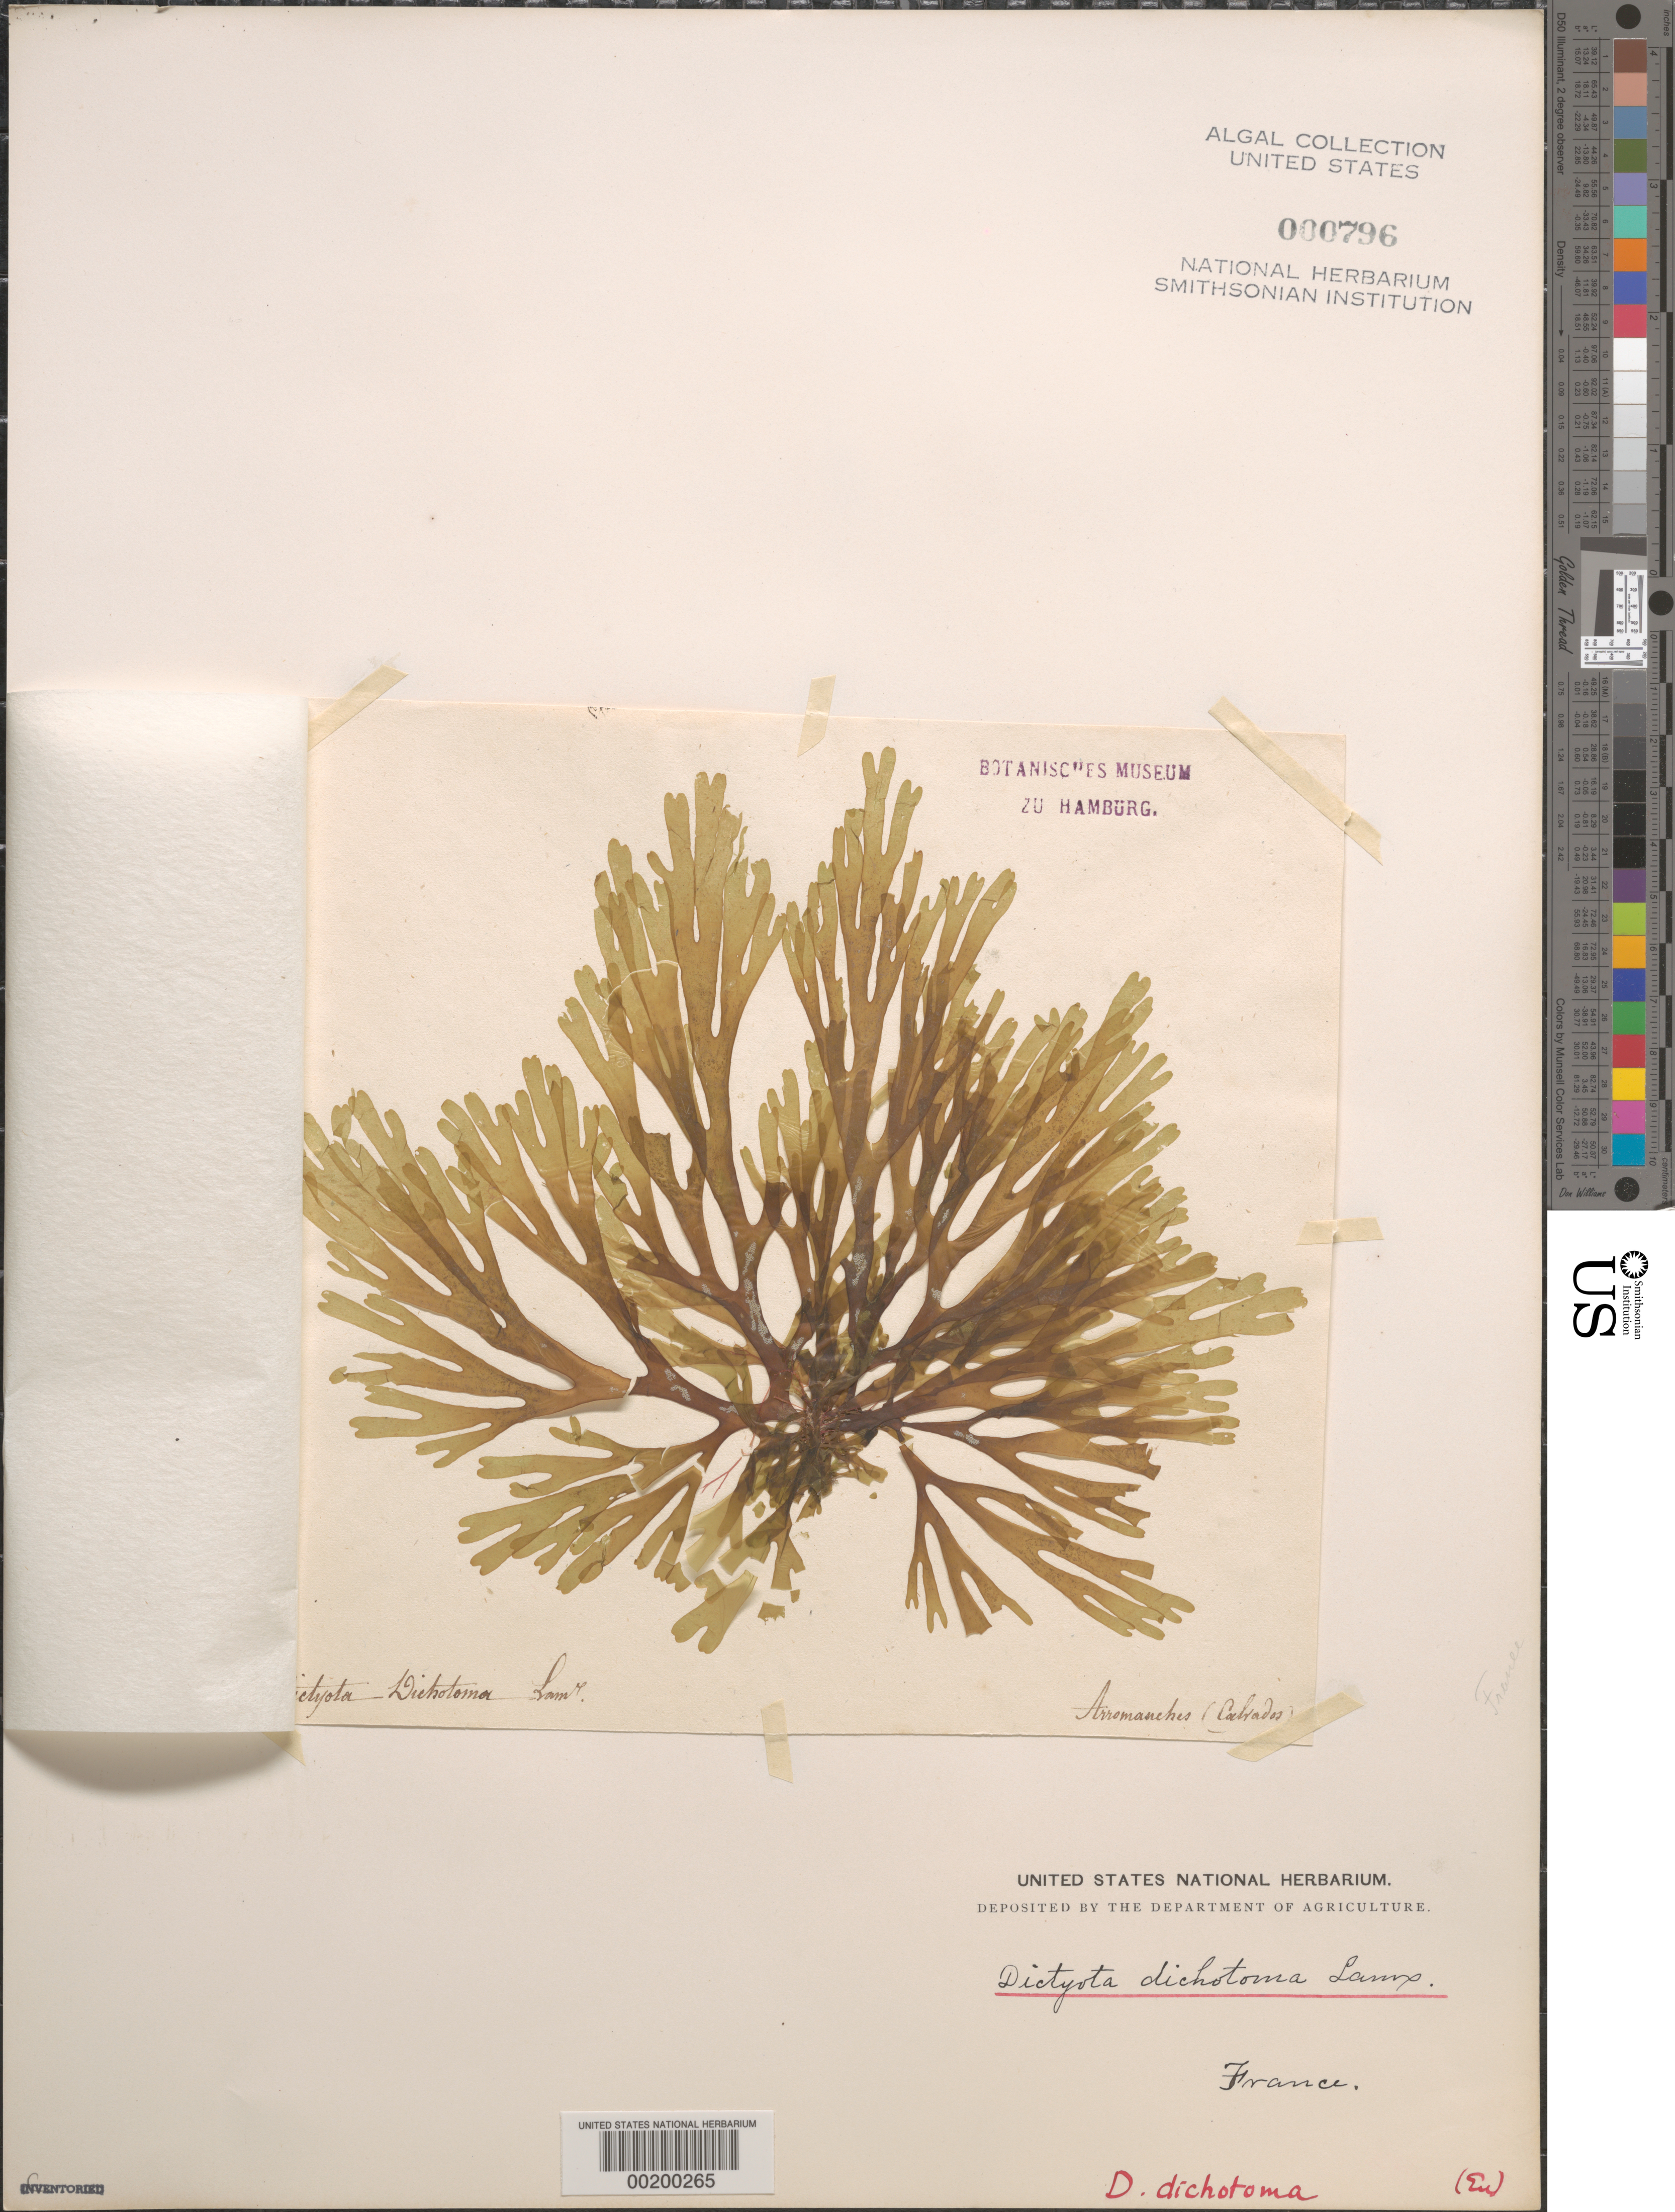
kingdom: Chromista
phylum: Ochrophyta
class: Phaeophyceae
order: Dictyotales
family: Dictyotaceae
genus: Dictyota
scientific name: Dictyota dichotoma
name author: (Huds.) J.V.Lamouroux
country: France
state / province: Normandie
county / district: Calvados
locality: Arromanches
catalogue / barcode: US 796